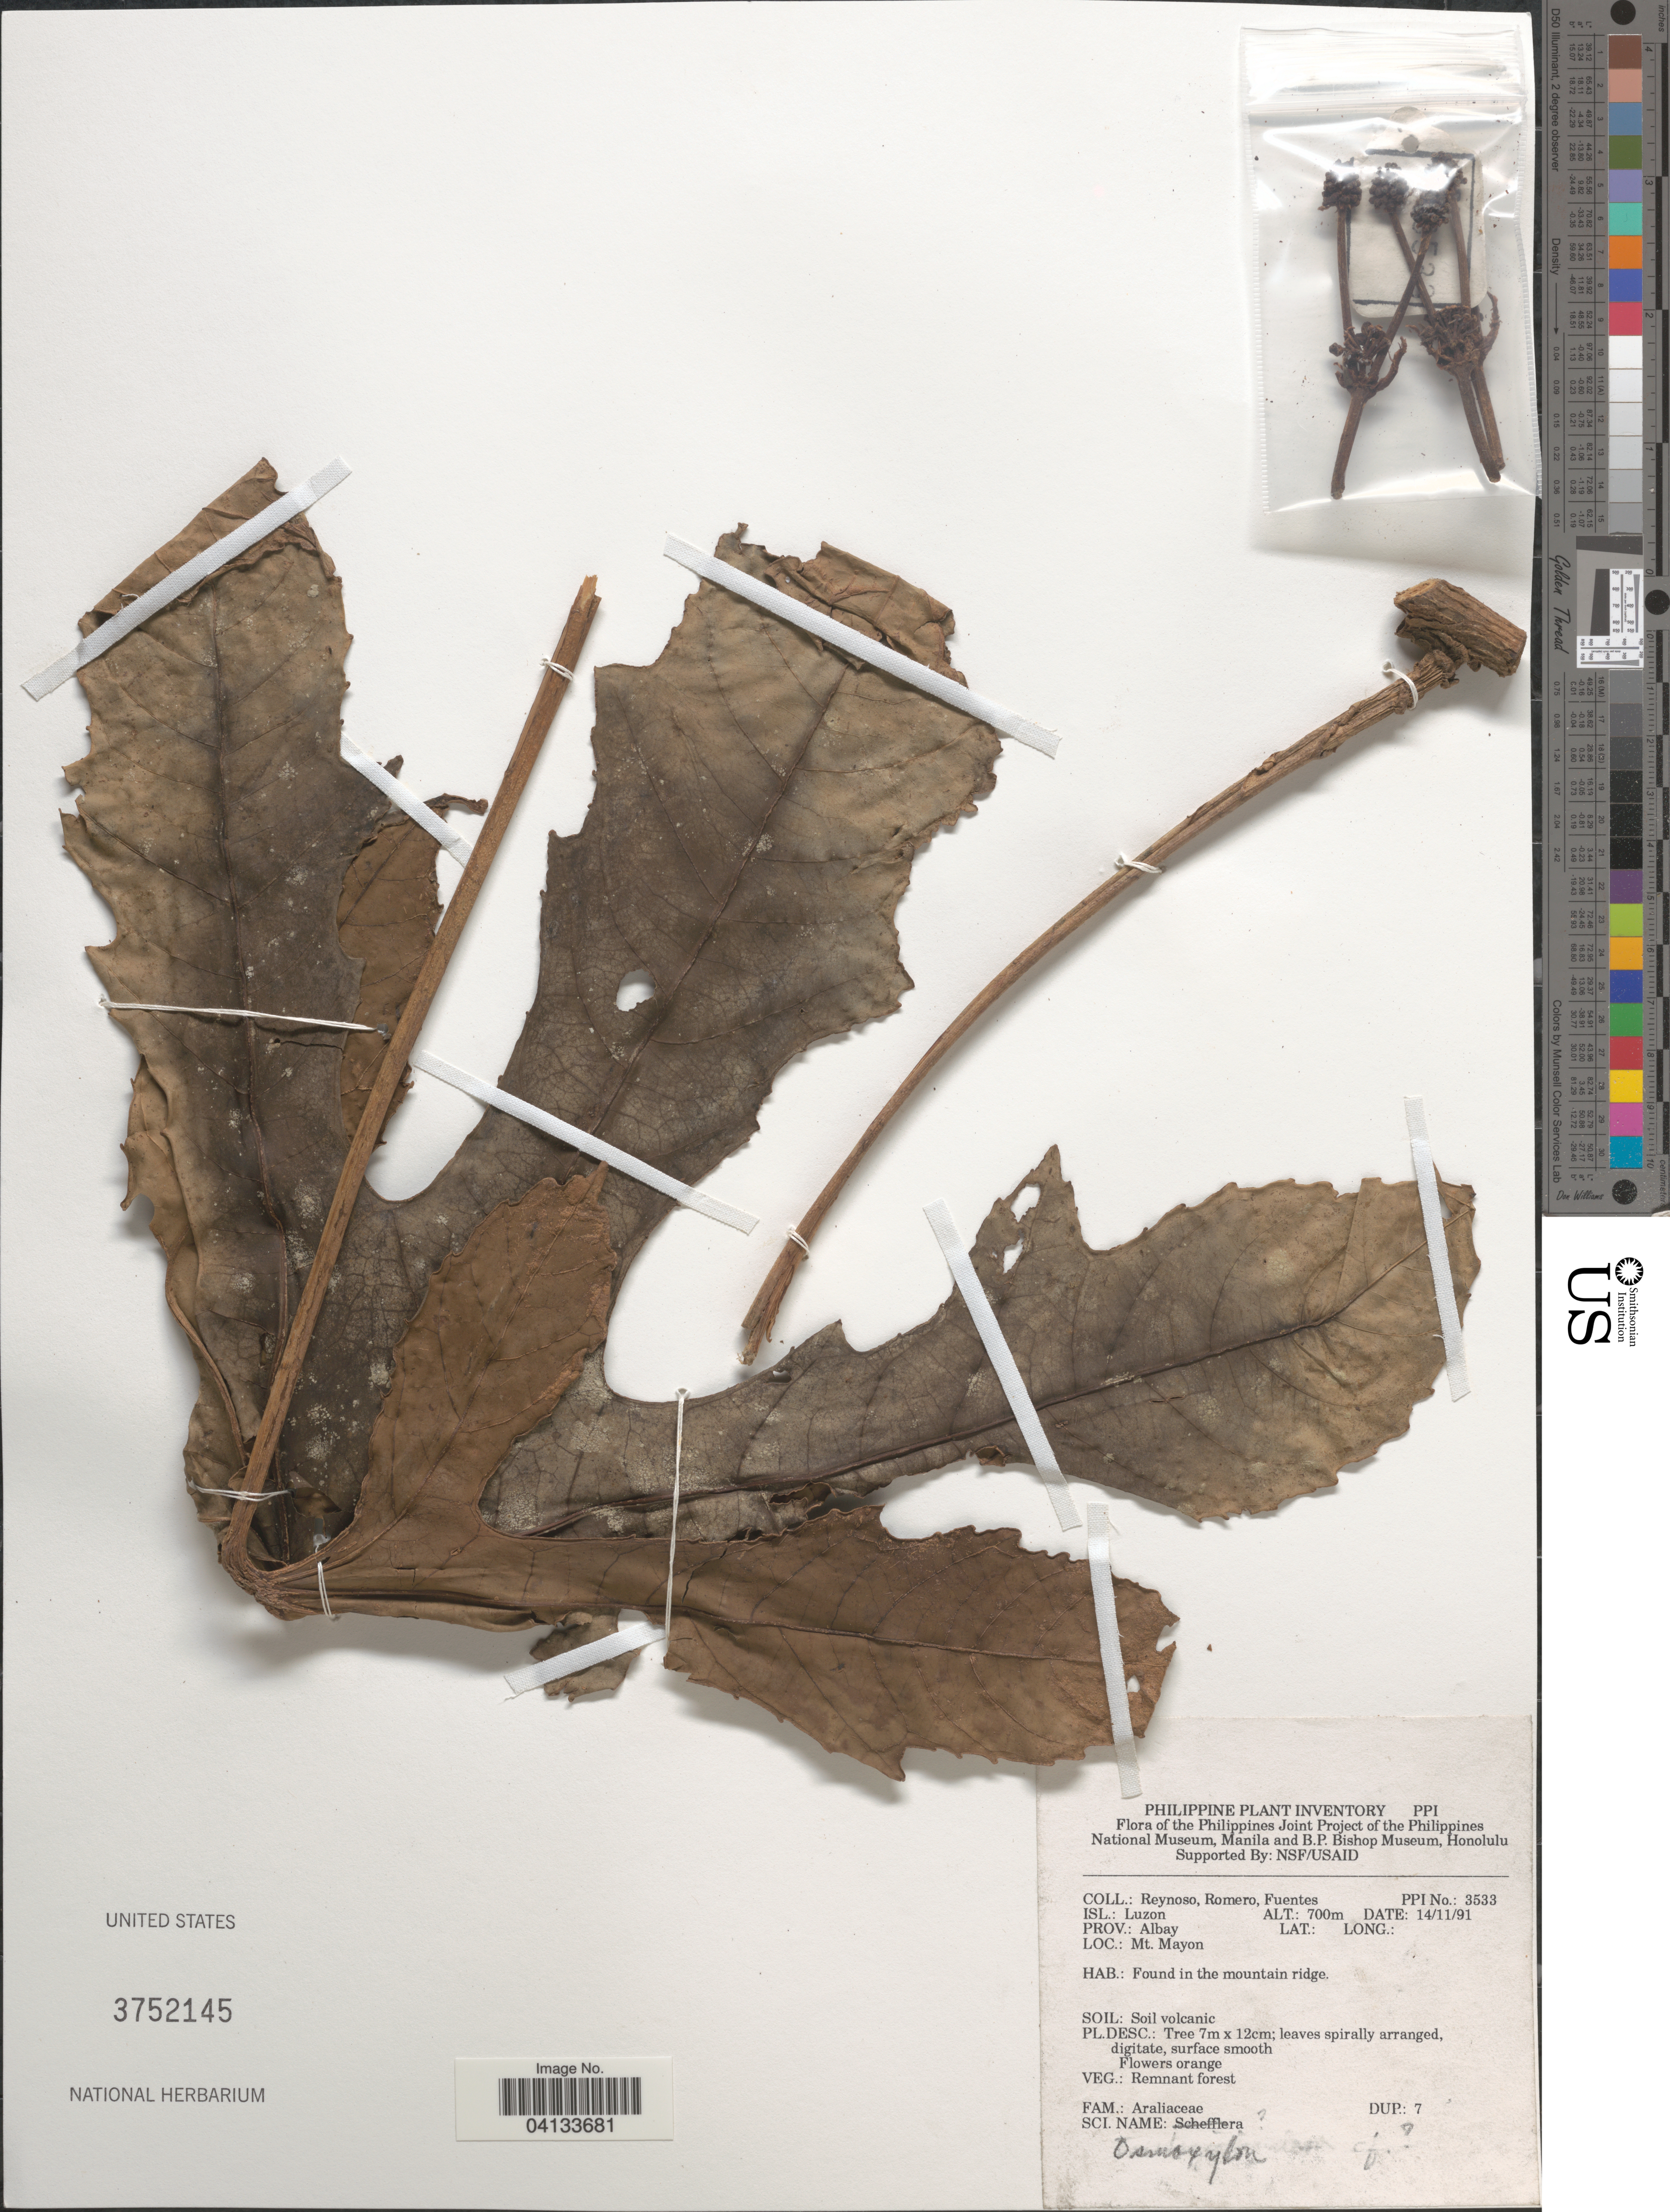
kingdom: Plantae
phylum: Tracheophyta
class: Magnoliopsida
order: Apiales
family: Araliaceae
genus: Osmoxylon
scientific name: Osmoxylon sp.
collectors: E. Reynoso, -. Romero & -. Fuentes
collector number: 3533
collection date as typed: Transcribed d/m/y: 14/11/91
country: Philippines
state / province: Bicol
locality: Isl.: Luzon. Prov.: Albay. Mt. Mayon.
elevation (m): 700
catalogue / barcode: US 3752145